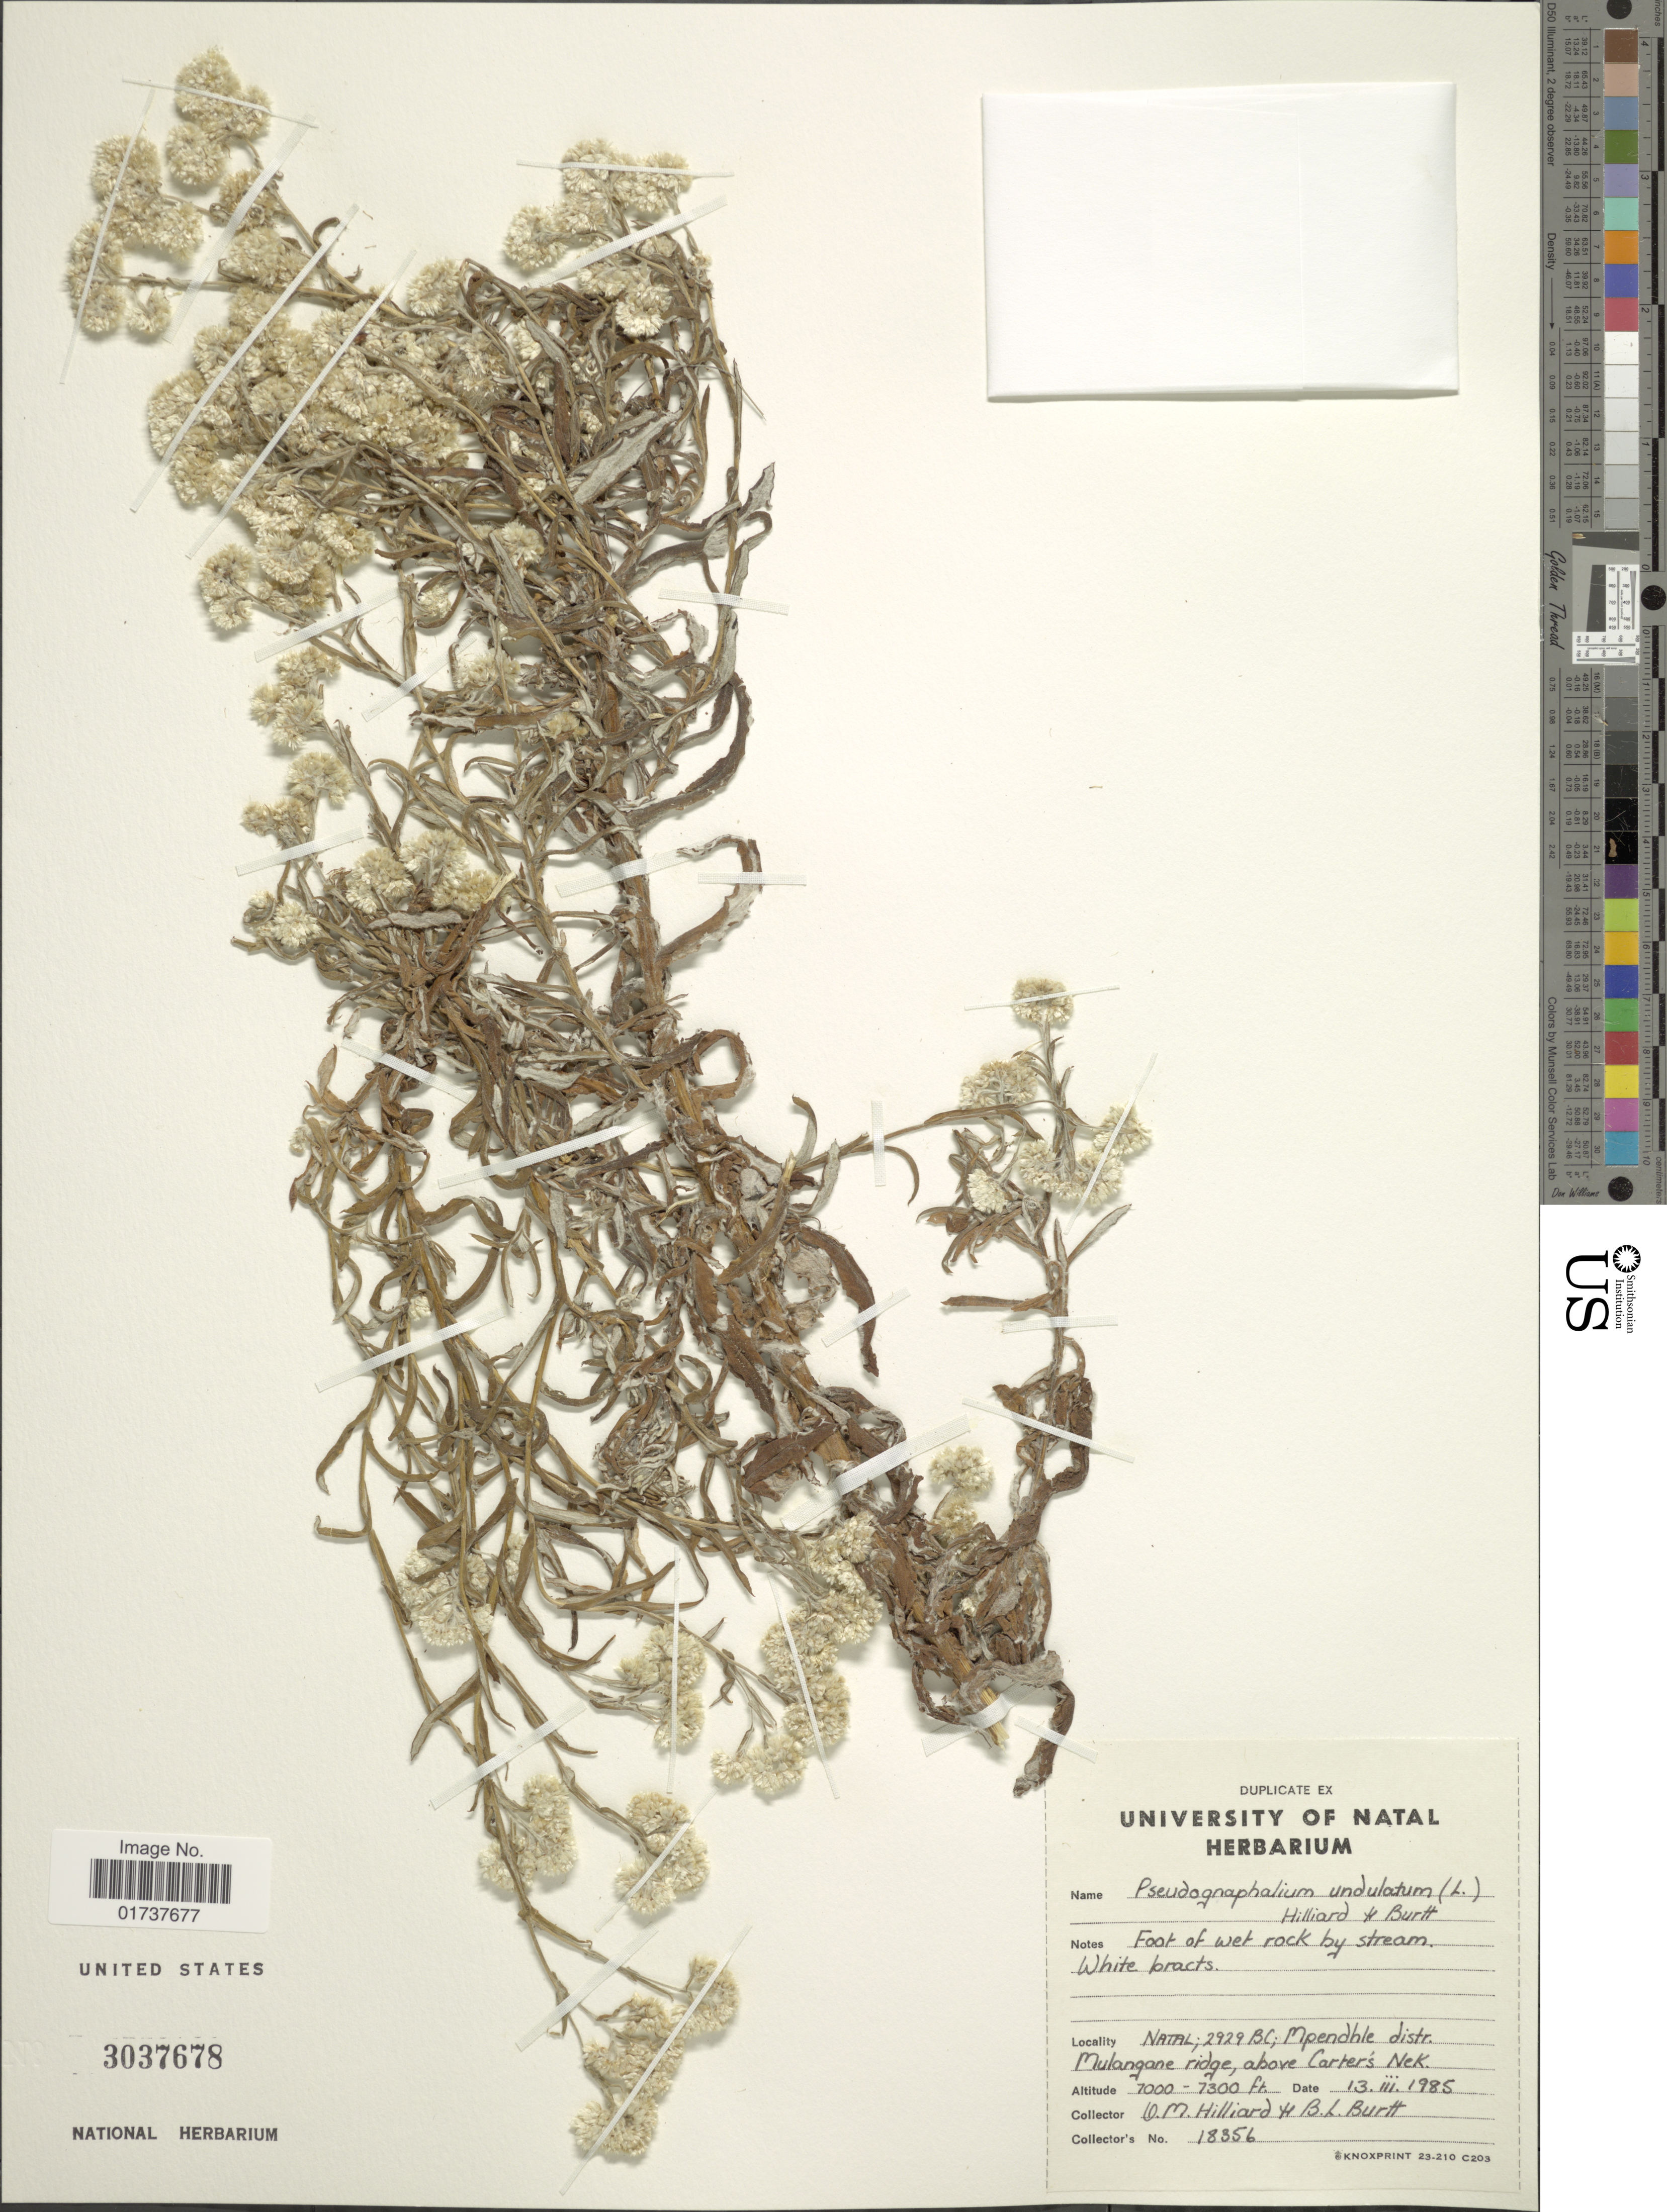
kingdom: Plantae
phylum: Tracheophyta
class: Magnoliopsida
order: Asterales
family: Asteraceae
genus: Gnaphalium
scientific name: Gnaphalium undulatum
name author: L.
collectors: O. M. Hilliard & B. L. Burtt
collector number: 18356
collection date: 1985-03-13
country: South Africa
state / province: KwaZulu-Natal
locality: Natal, 2929 BC, Mpendhle distr., Mulangane ridge, above Caters Nek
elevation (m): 2134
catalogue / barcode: US 3037678